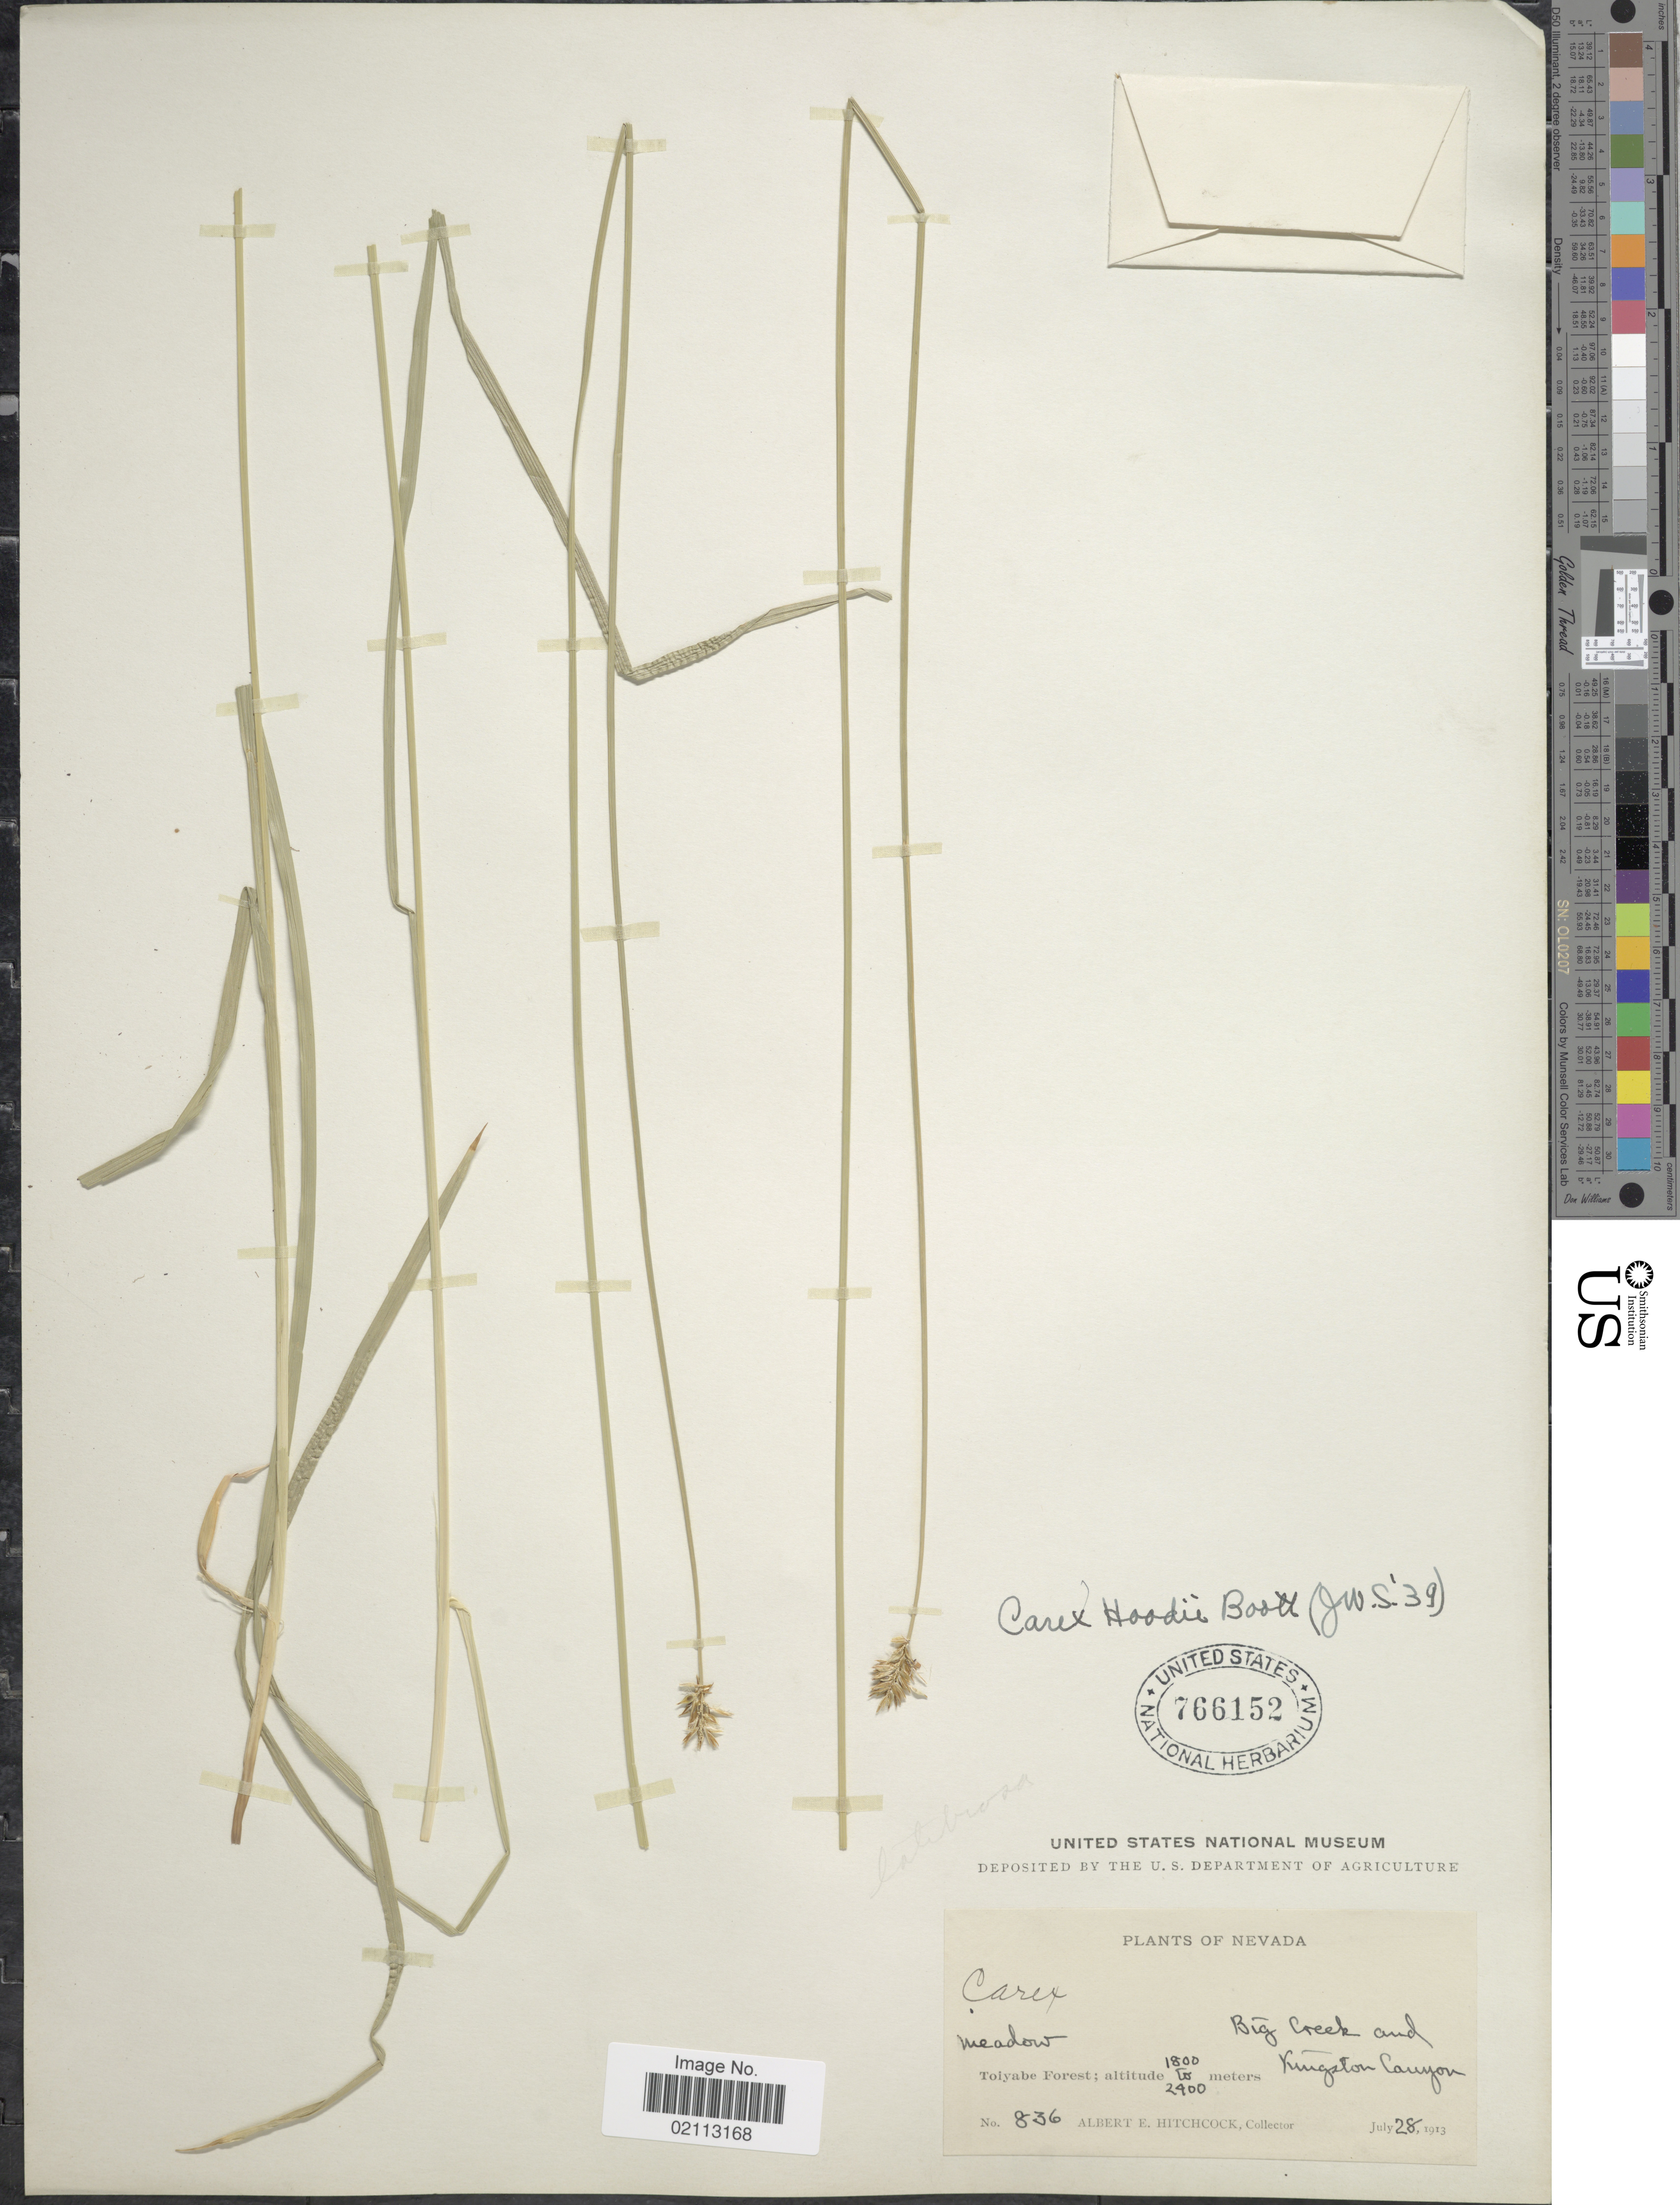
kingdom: Plantae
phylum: Tracheophyta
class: Liliopsida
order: Poales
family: Cyperaceae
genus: Carex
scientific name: Carex hoodii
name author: Boott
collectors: A. Hitchcock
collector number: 836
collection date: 1913-07-28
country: United States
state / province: Nevada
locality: Toiyabe Forest, Big Creek and Kingston Canyon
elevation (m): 1800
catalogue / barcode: US 766152